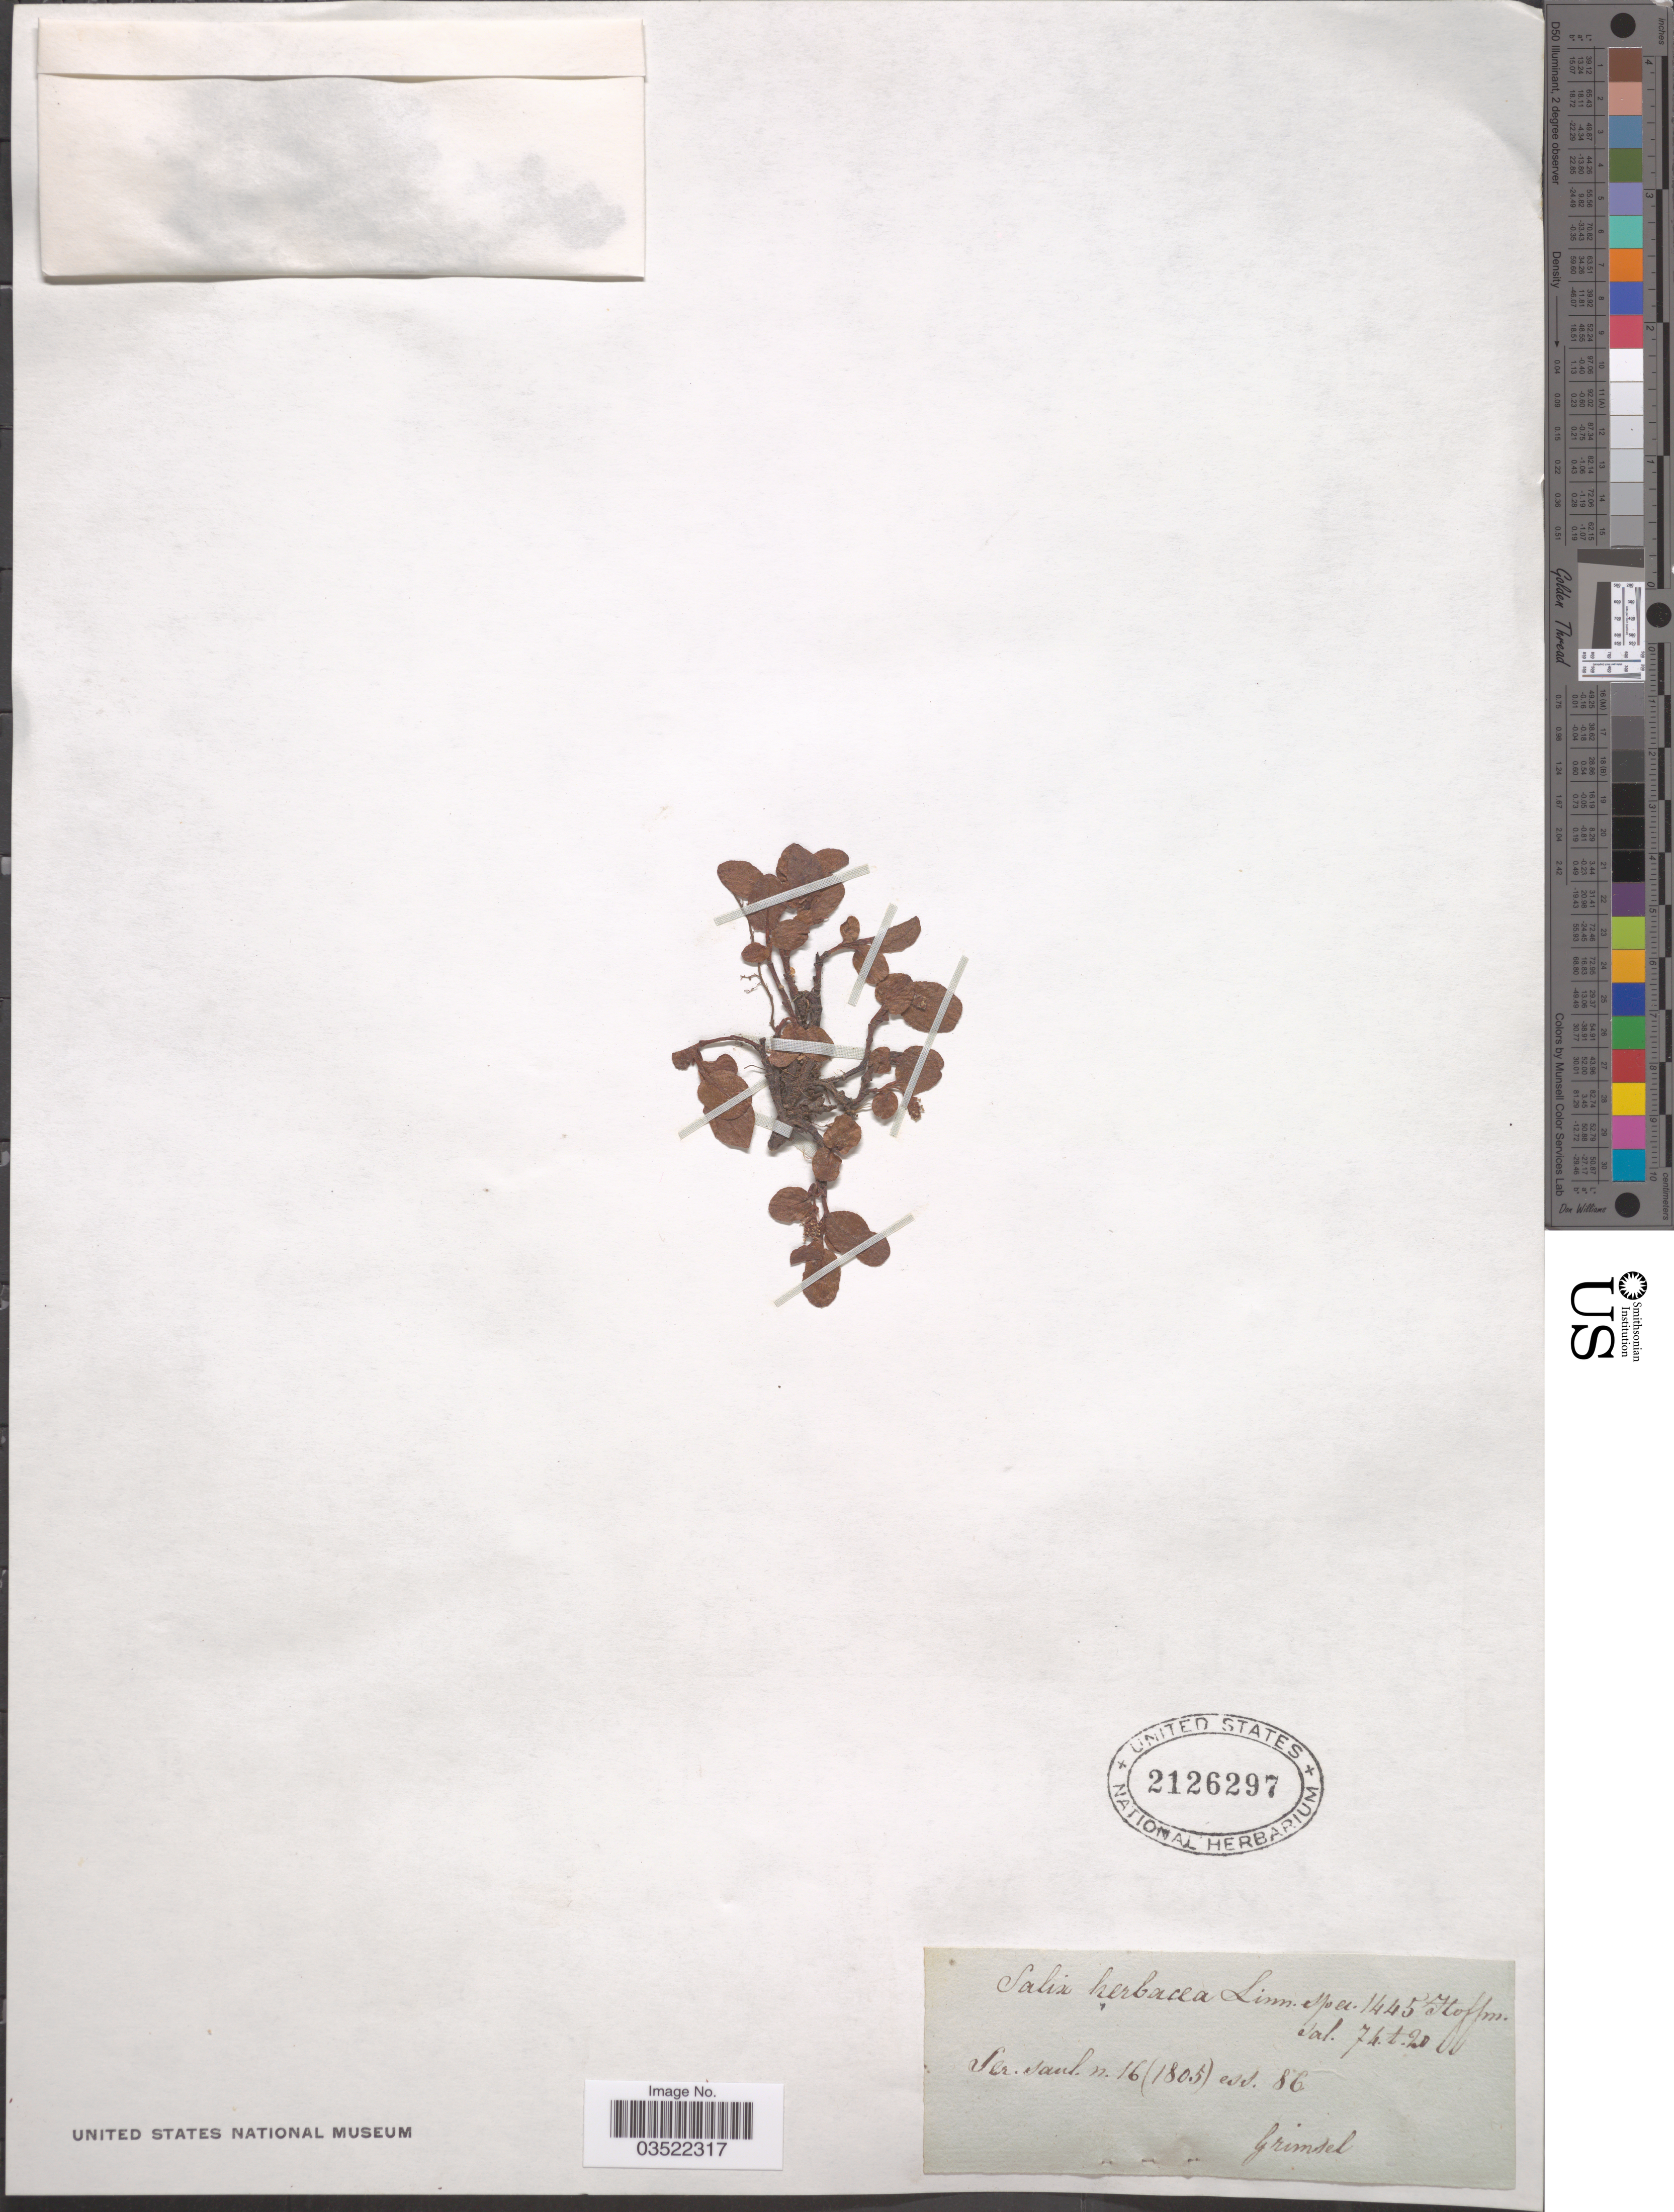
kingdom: Plantae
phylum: Tracheophyta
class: Magnoliopsida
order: Malpighiales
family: Salicaceae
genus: Salix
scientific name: Salix herbacea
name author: L.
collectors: Grimsel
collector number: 16?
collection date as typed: Transcribed d/m/y: //86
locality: Ser. saul. [interpreted] [unsure placement]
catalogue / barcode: US 2126297